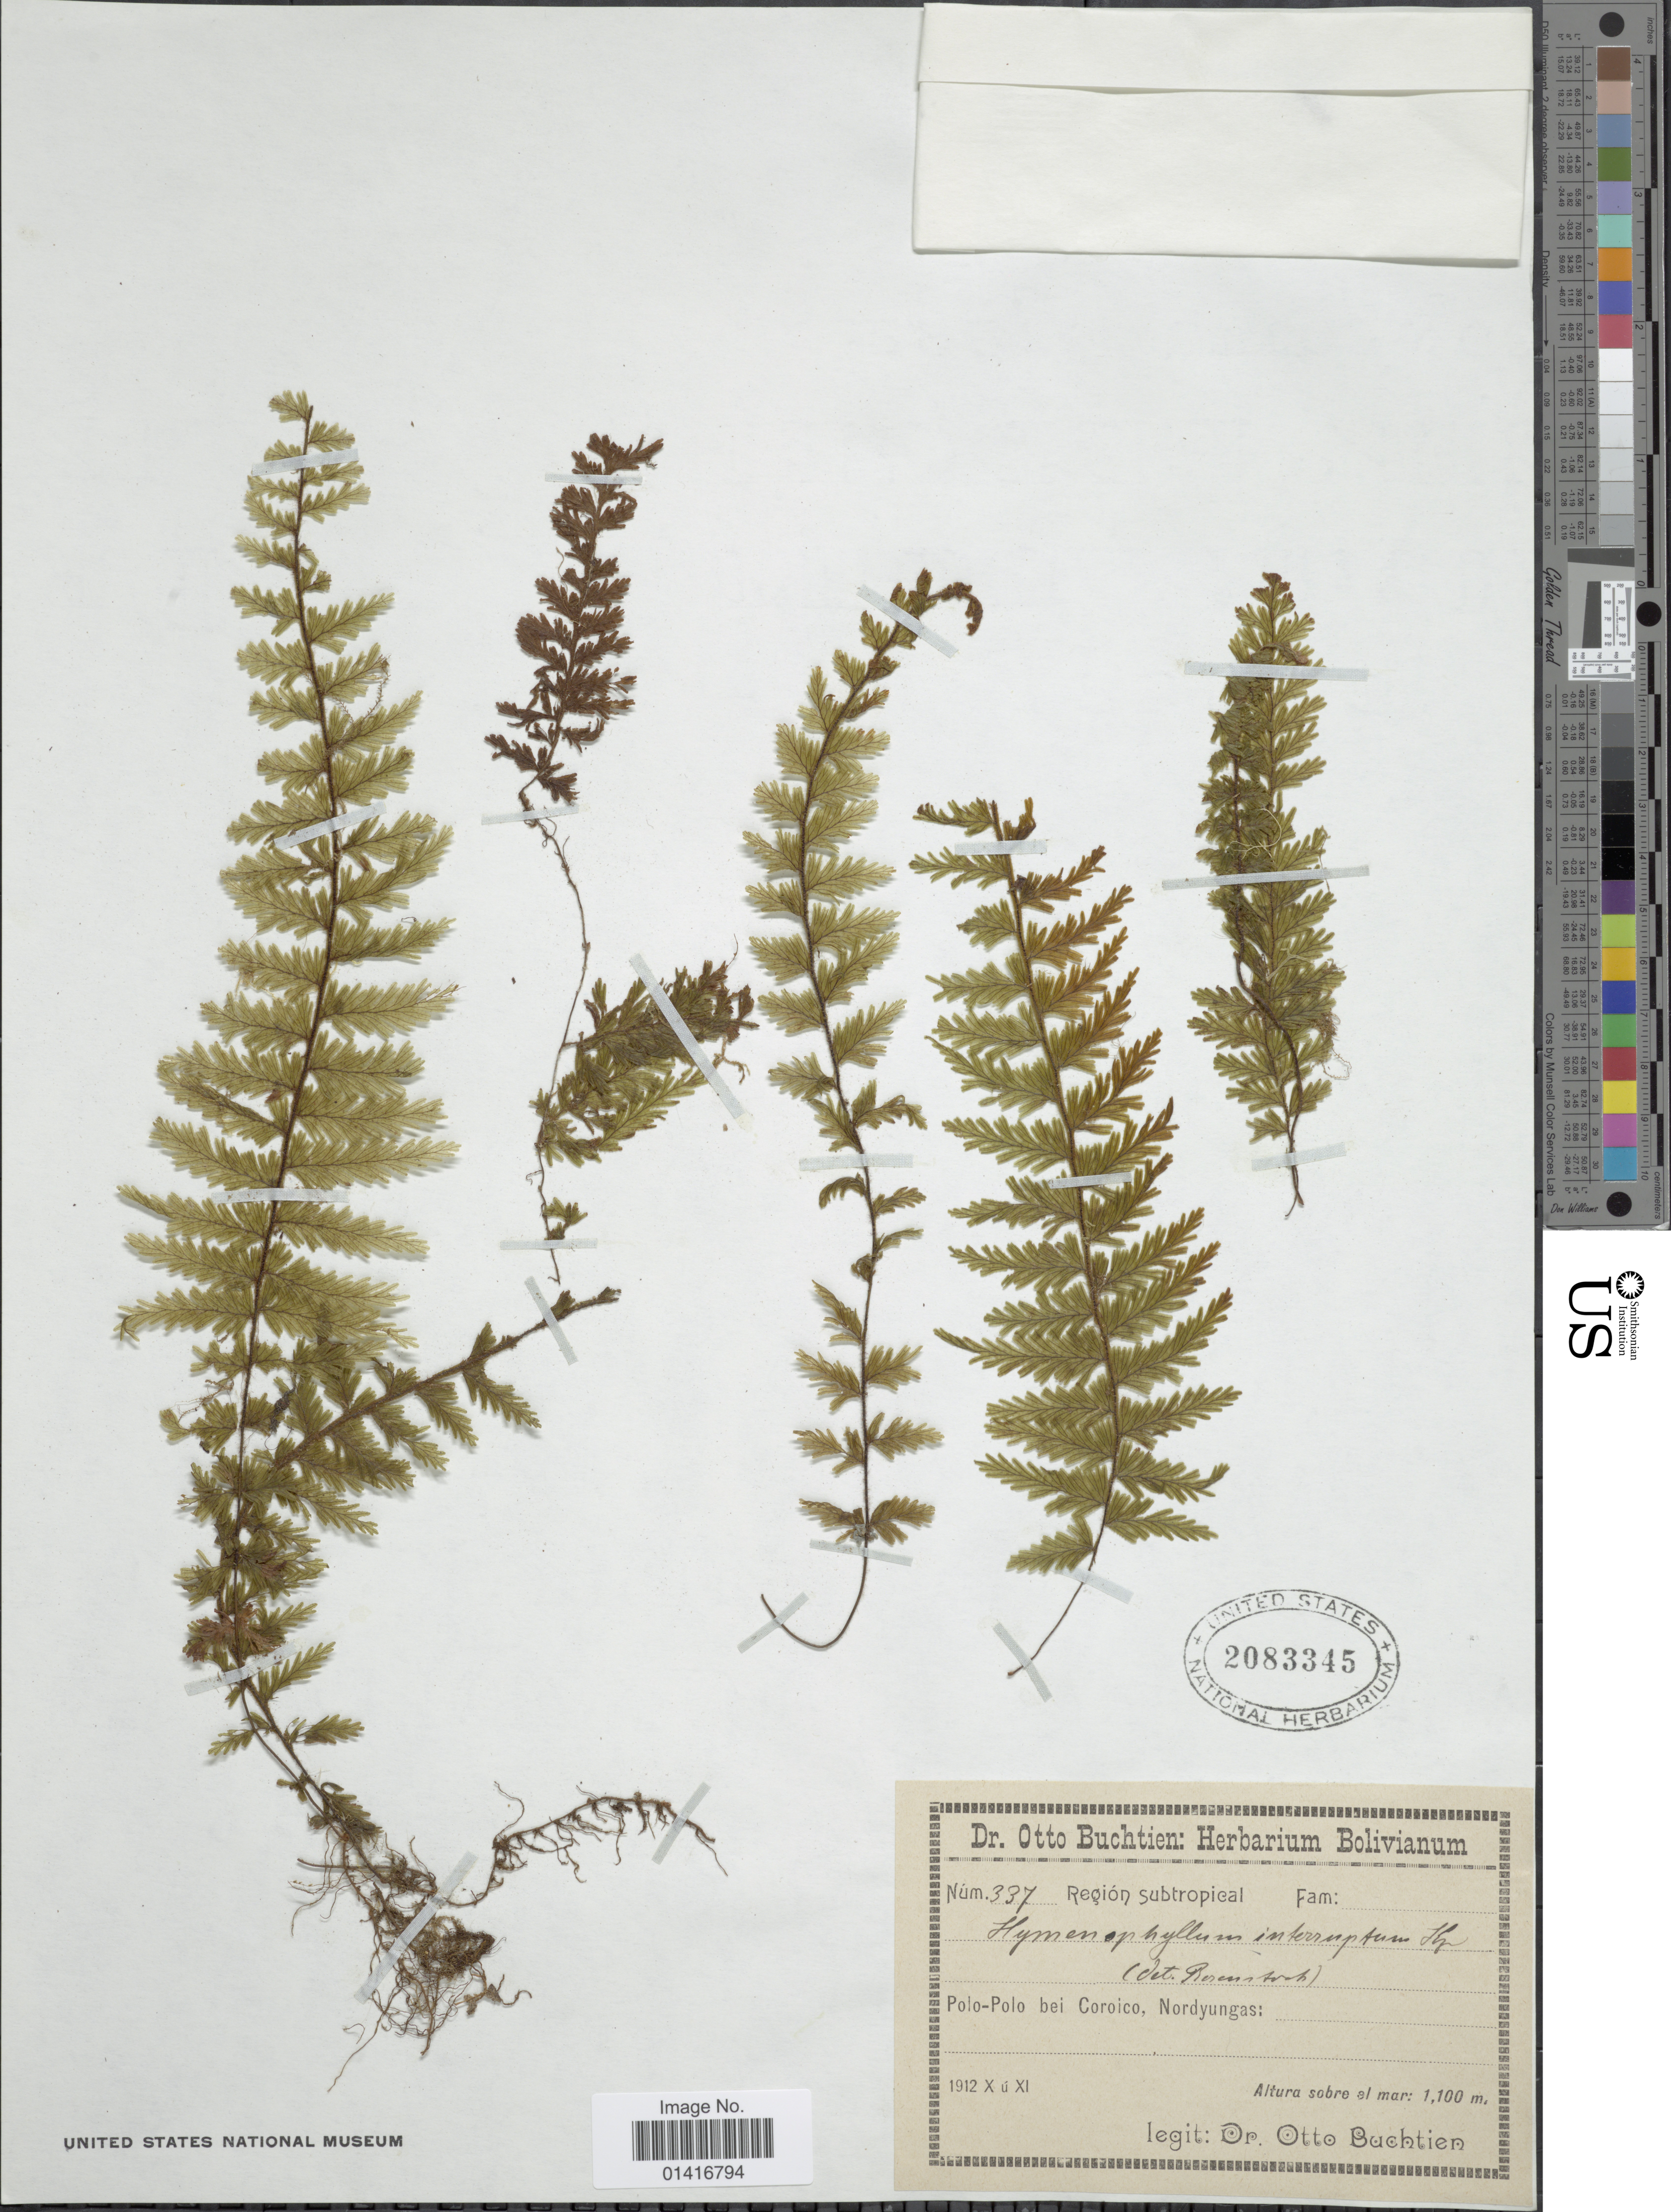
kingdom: Plantae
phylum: Tracheophyta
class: Polypodiopsida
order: Hymenophyllales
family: Hymenophyllaceae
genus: Hymenophyllum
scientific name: Hymenophyllum plumieri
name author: Hook. & Grev.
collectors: O. Buchtien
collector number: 337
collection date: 1912-10/1912-11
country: Bolivia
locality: Polo-Polo bei Coroico, Nordyungas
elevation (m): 1100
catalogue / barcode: US 2083345